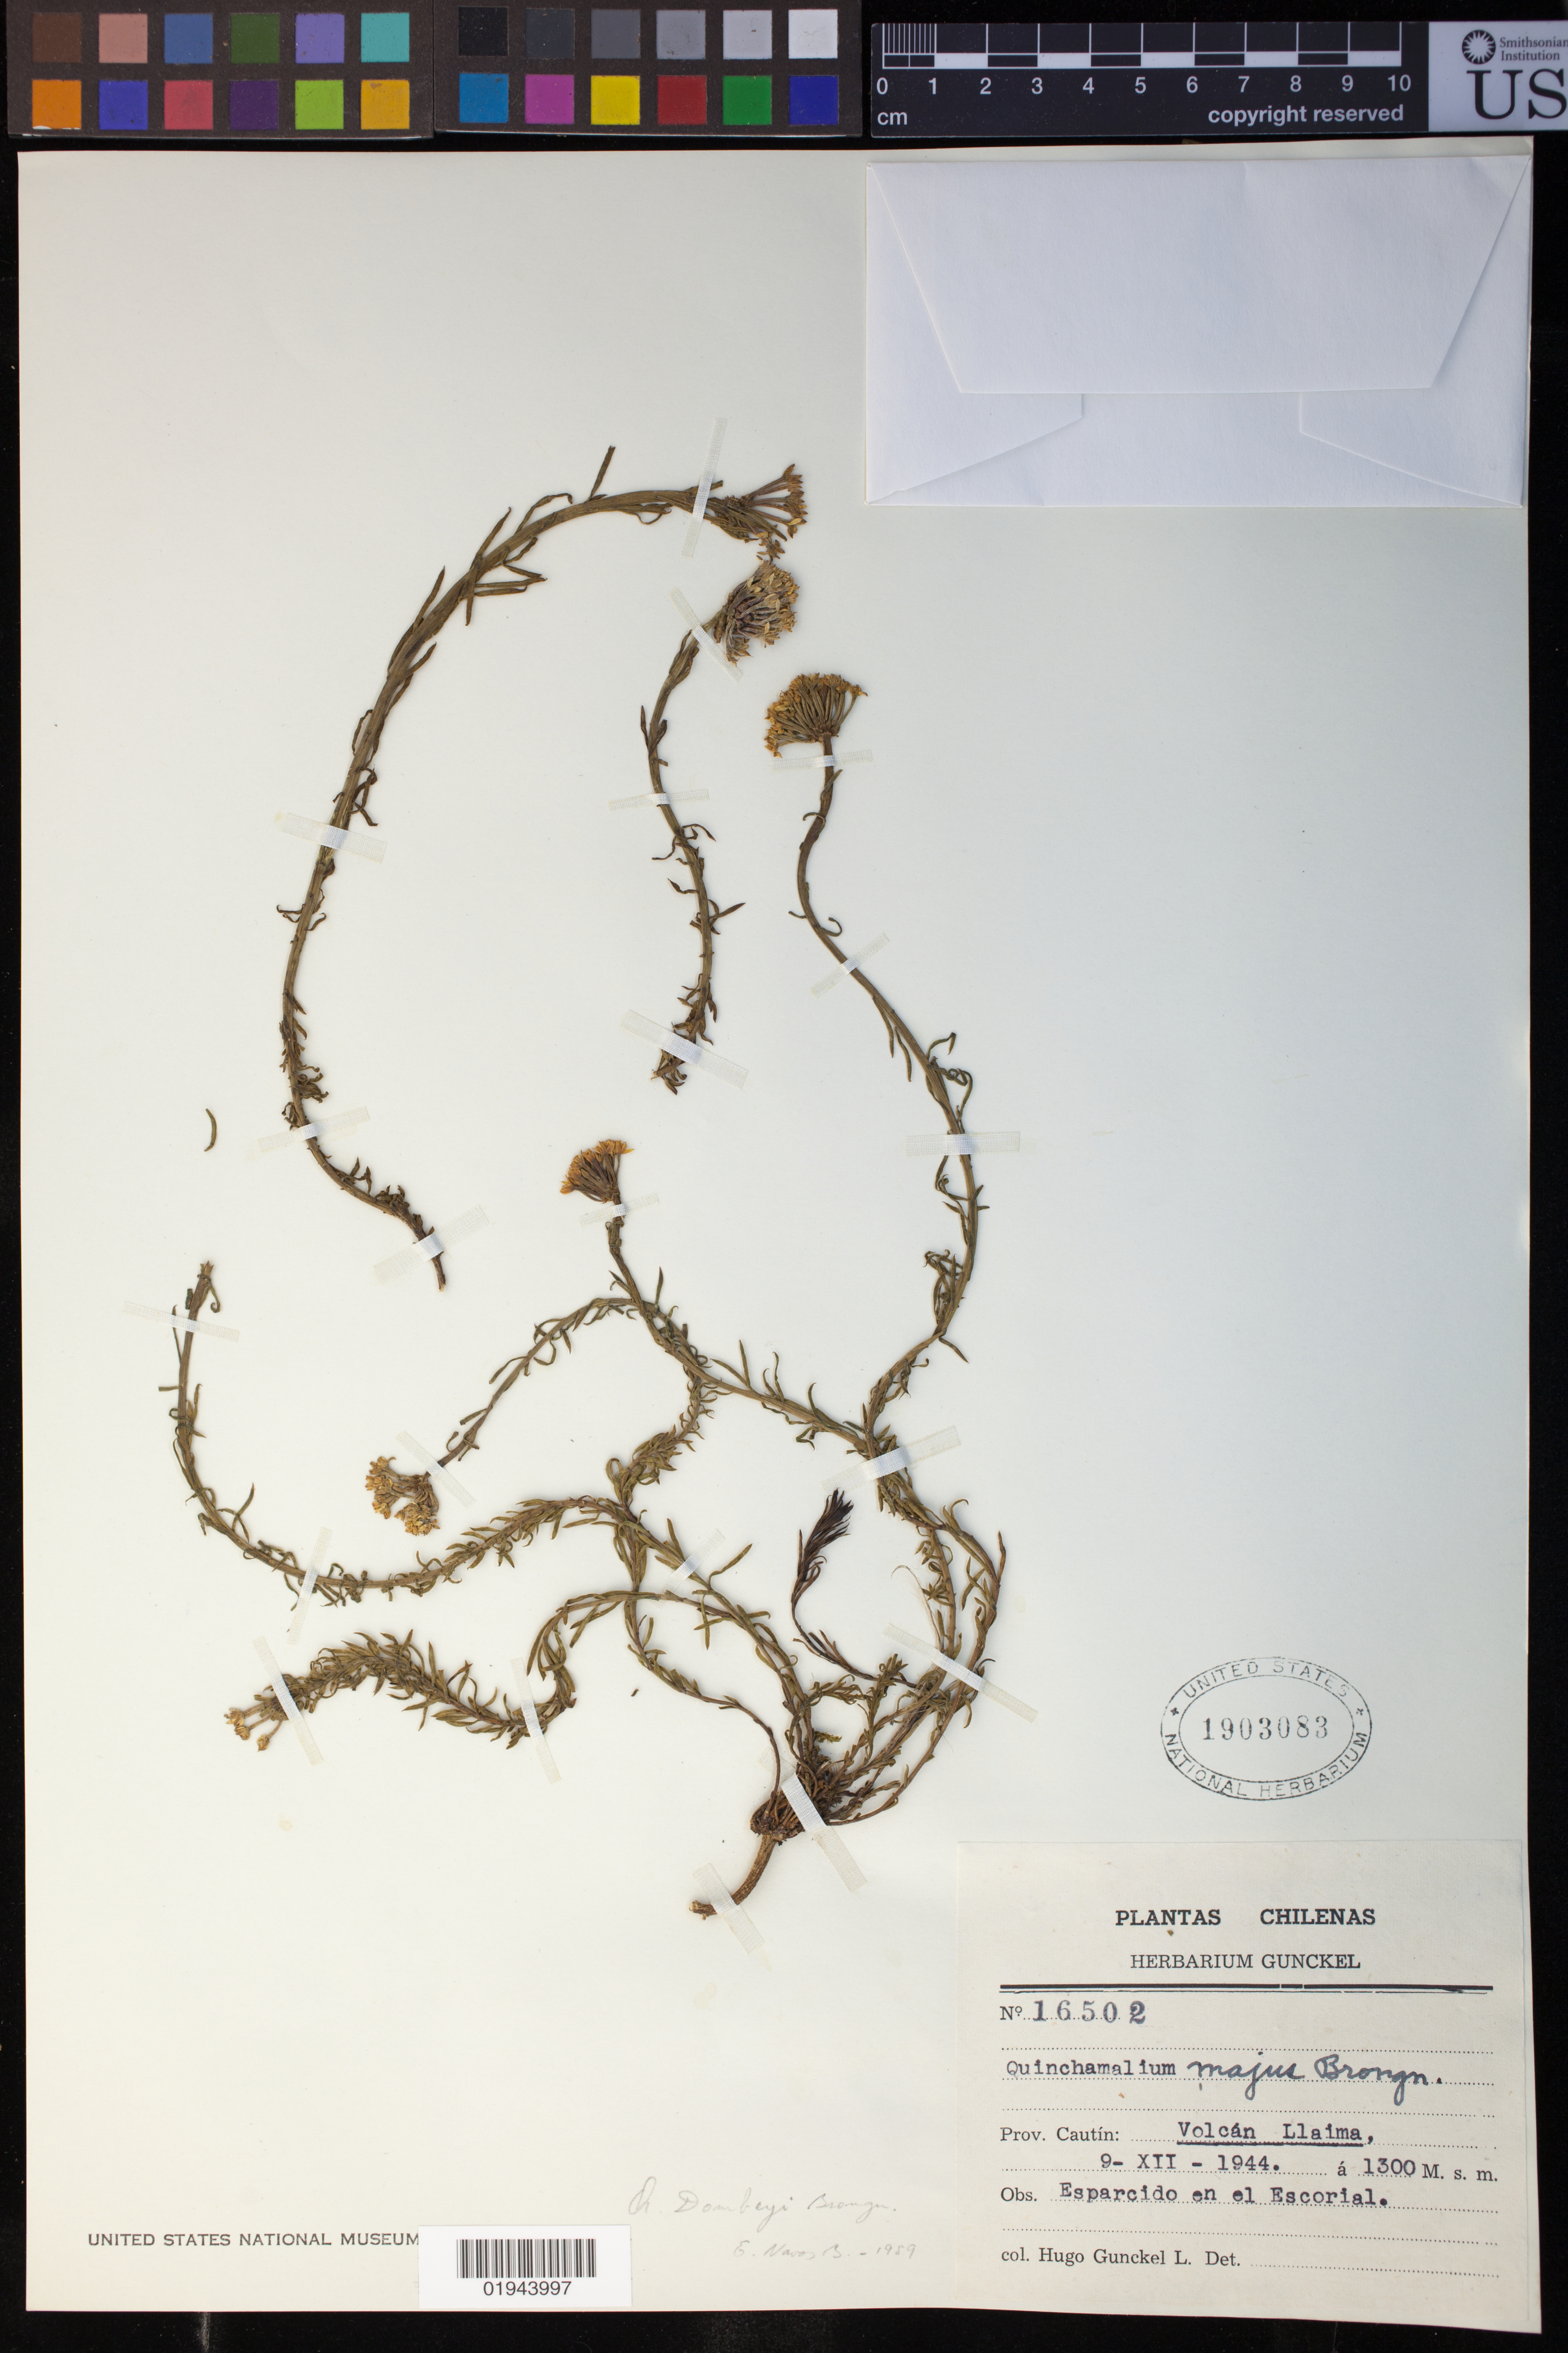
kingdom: Plantae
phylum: Tracheophyta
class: Magnoliopsida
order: Santalales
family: Schoepfiaceae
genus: Quinchamalium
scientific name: Quinchamalium dombeyi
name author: Brongn.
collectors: H. Gunckel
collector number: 16502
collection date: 1944-12-09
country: Chile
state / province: Araucanía (IX)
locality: VolcÃ¡n Llaima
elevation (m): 1300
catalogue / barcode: US 1903083